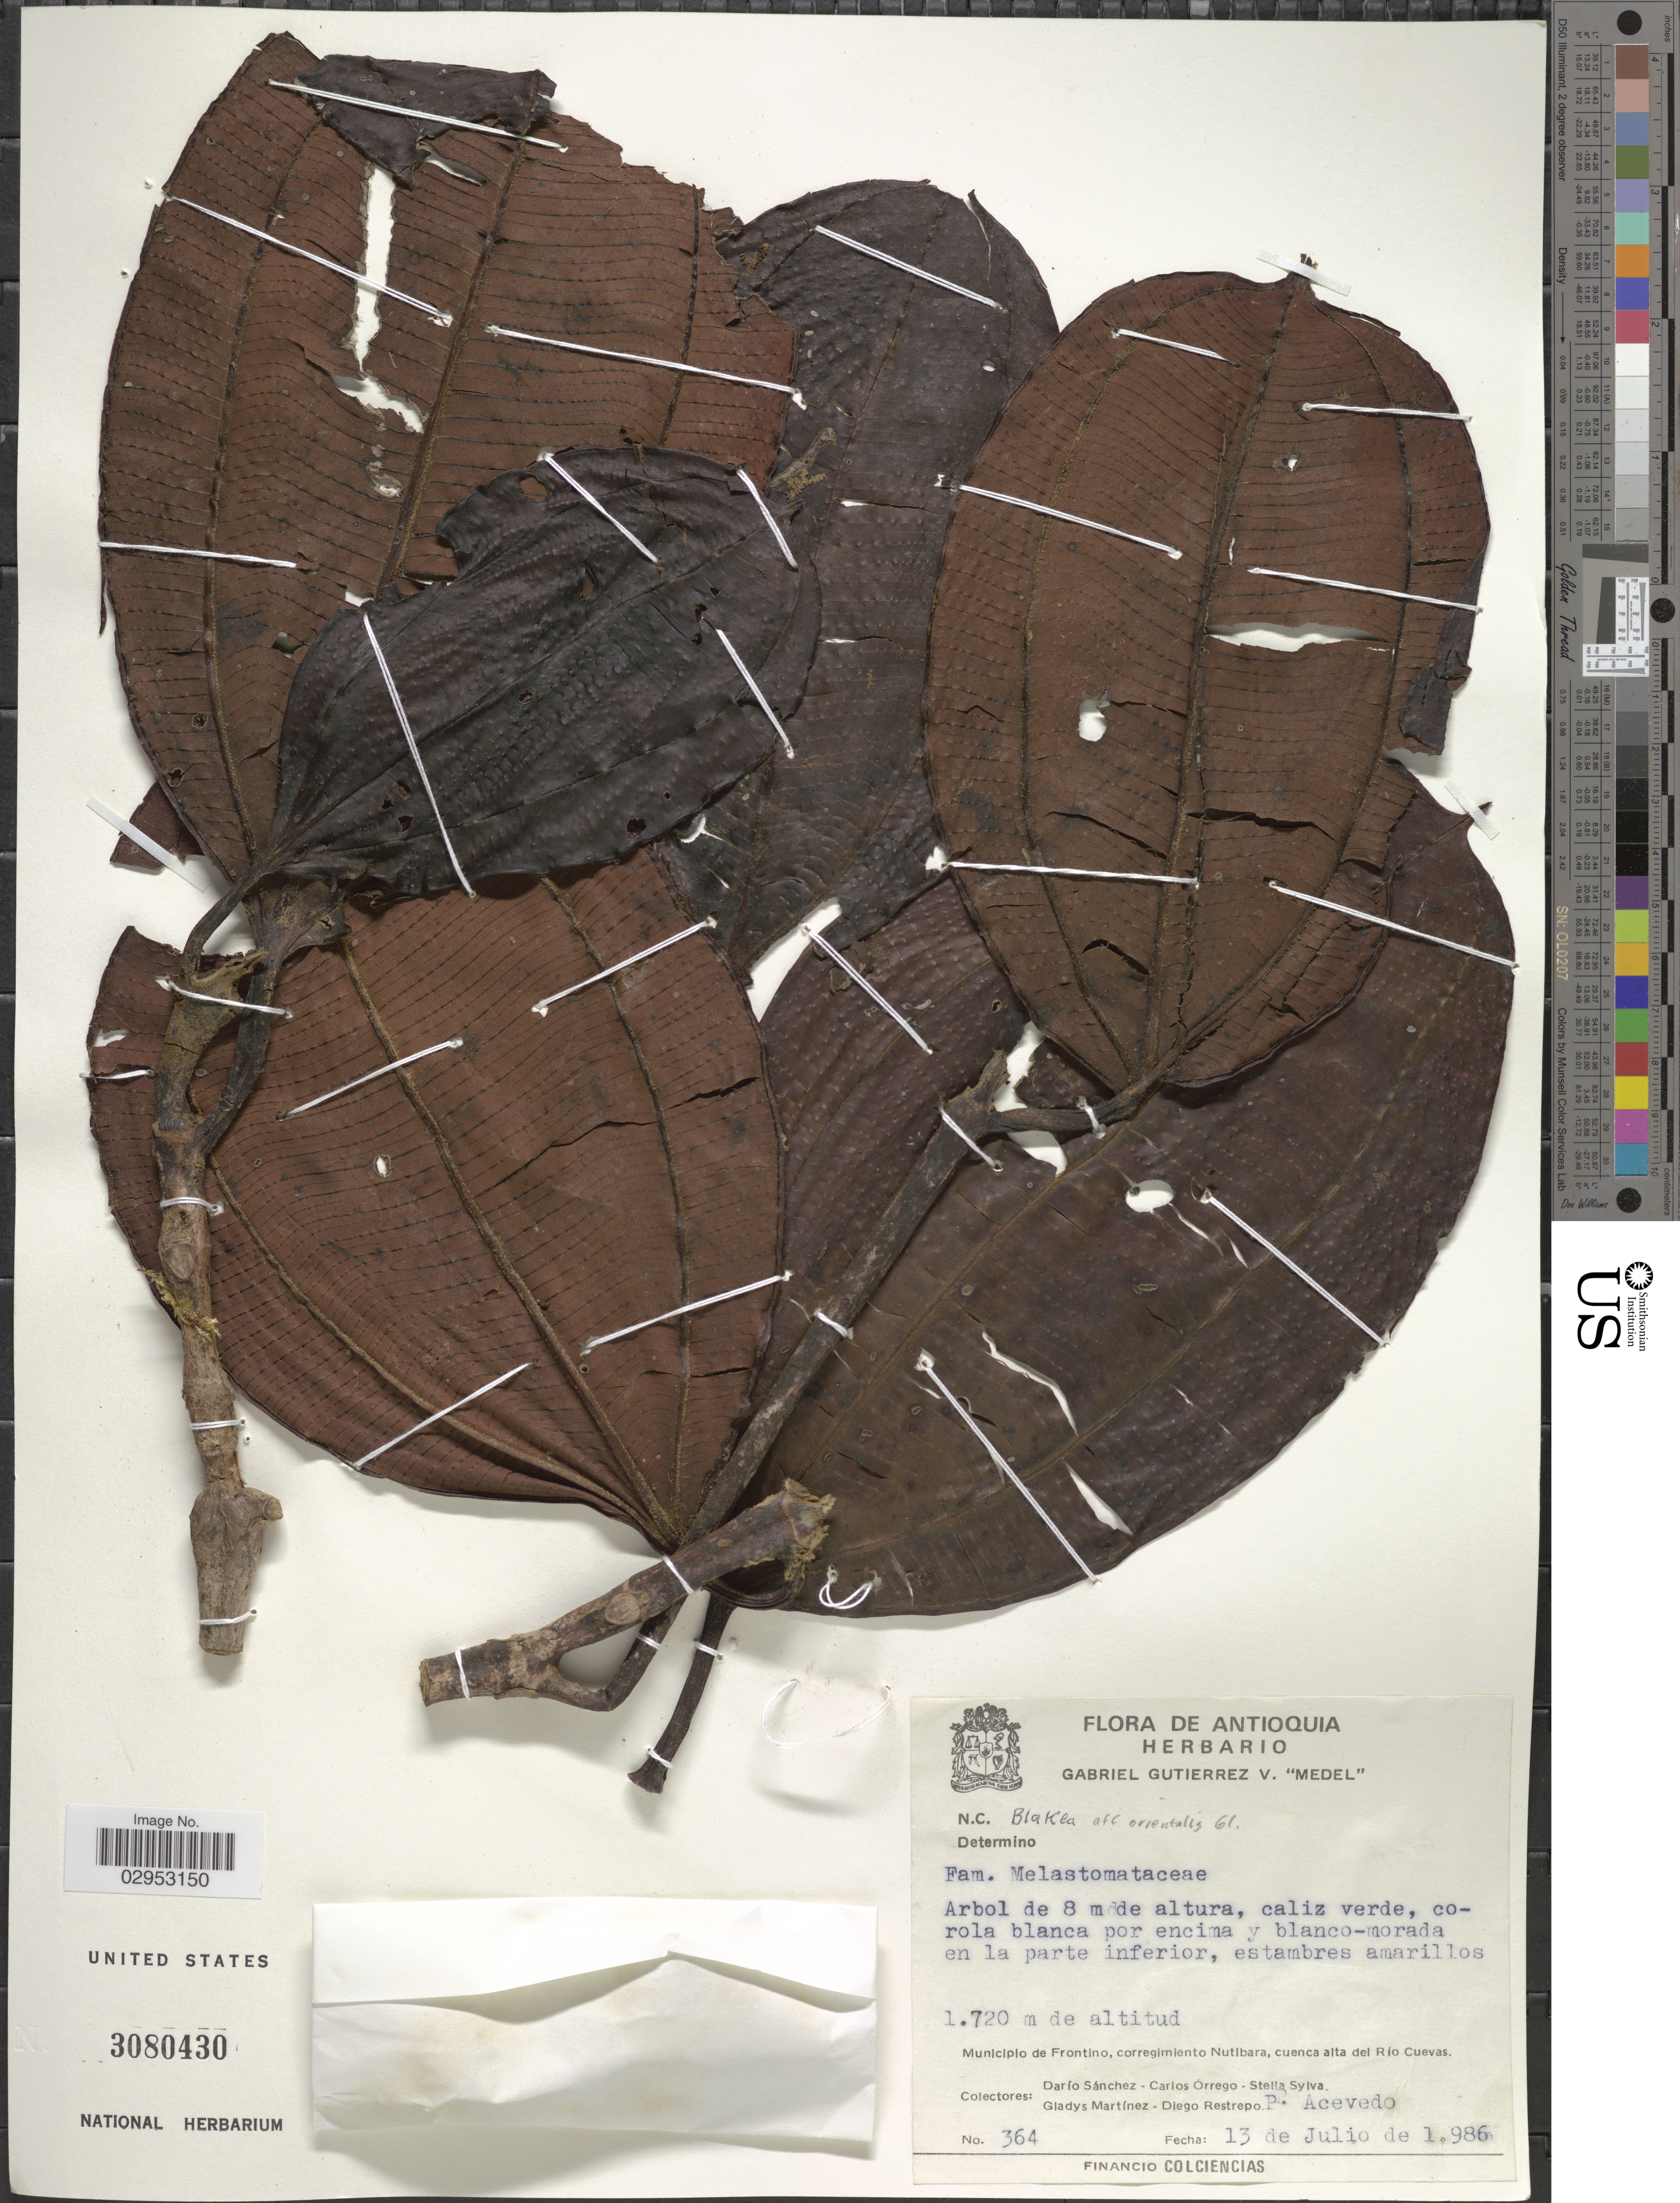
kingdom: Plantae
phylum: Tracheophyta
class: Magnoliopsida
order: Myrtales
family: Melastomataceae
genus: Blakea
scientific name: Blakea orientalis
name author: Gleason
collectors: D. Sánchez, C. Orrego, S. Sylva, G. Martínez & et al.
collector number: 364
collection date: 1986-07-13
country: Colombia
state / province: Antioquia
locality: Municipio de Frontiro, corregimiento Nutibara, cuenca alta del Río Cuevas.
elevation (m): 1720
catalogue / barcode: US 3080430